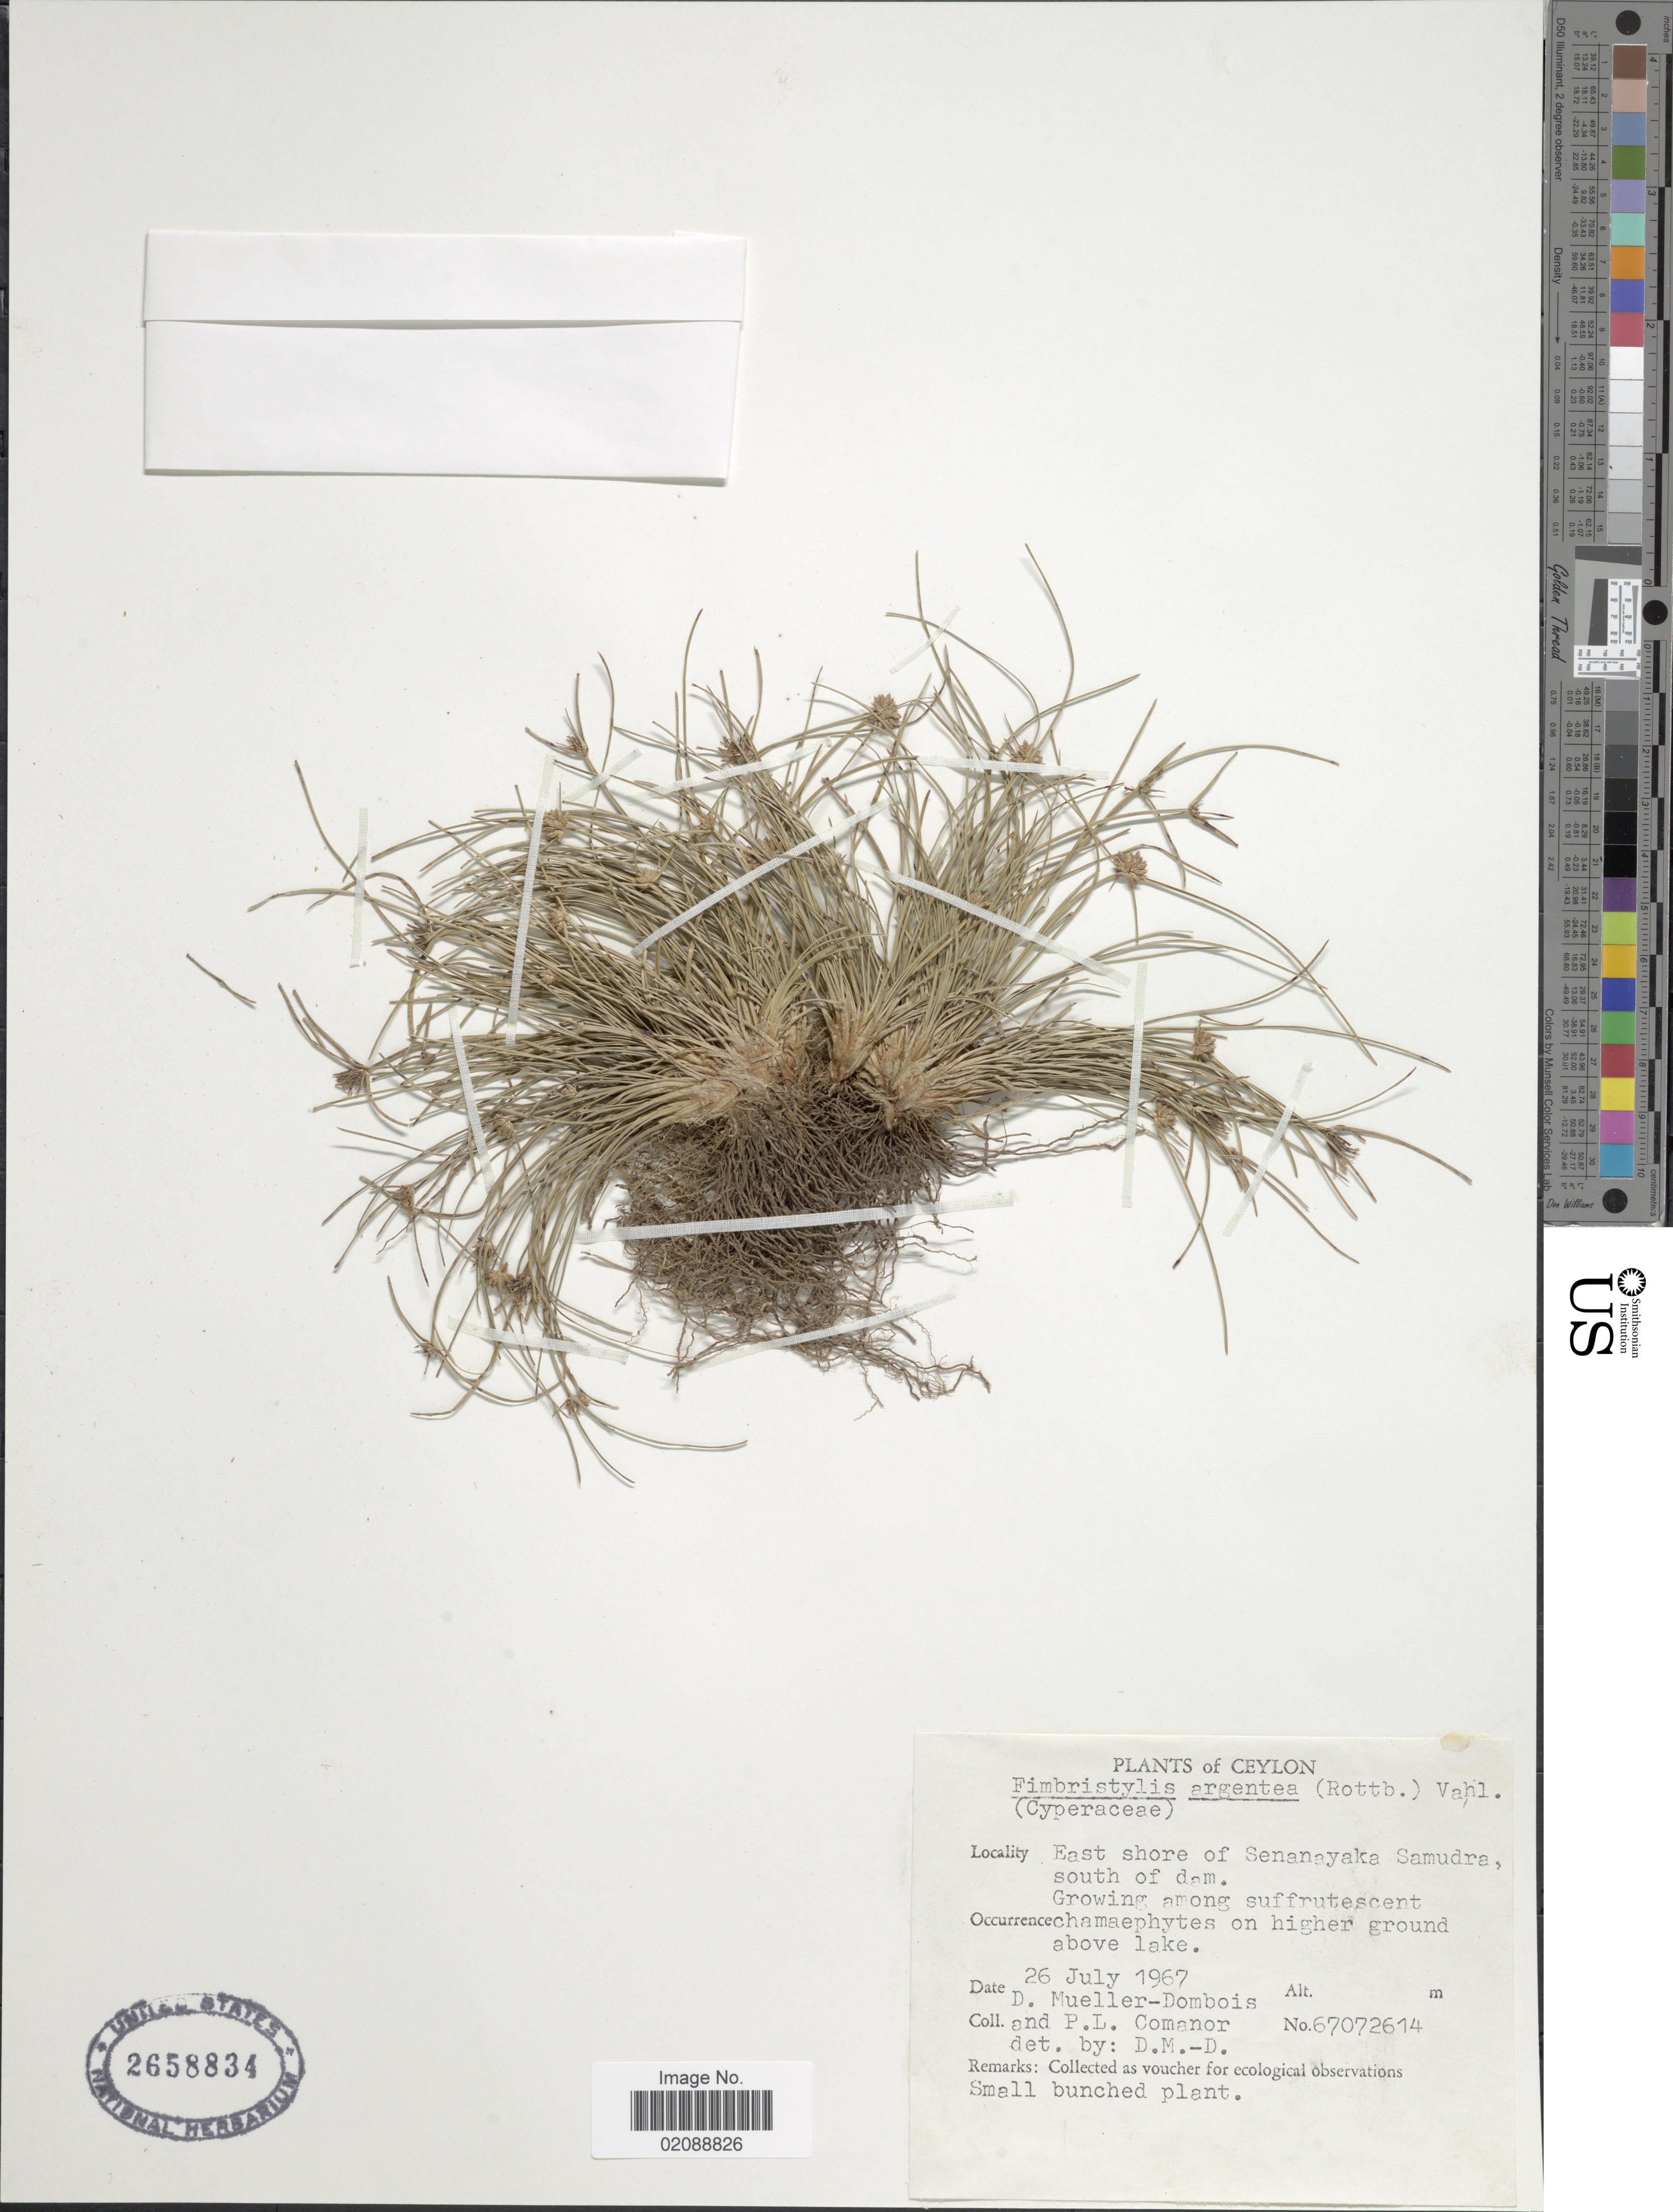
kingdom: Plantae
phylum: Tracheophyta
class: Liliopsida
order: Poales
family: Cyperaceae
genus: Fimbristylis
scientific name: Fimbristylis argentea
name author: (Rottb.) Vahl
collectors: D. Mueller-Dombois & P. Comanor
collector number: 67072614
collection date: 1967-07-26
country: Sri Lanka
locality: Ceylon, East shore of Senanayaka Samudra, south of dam, on higher ground above lake.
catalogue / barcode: US 2658834